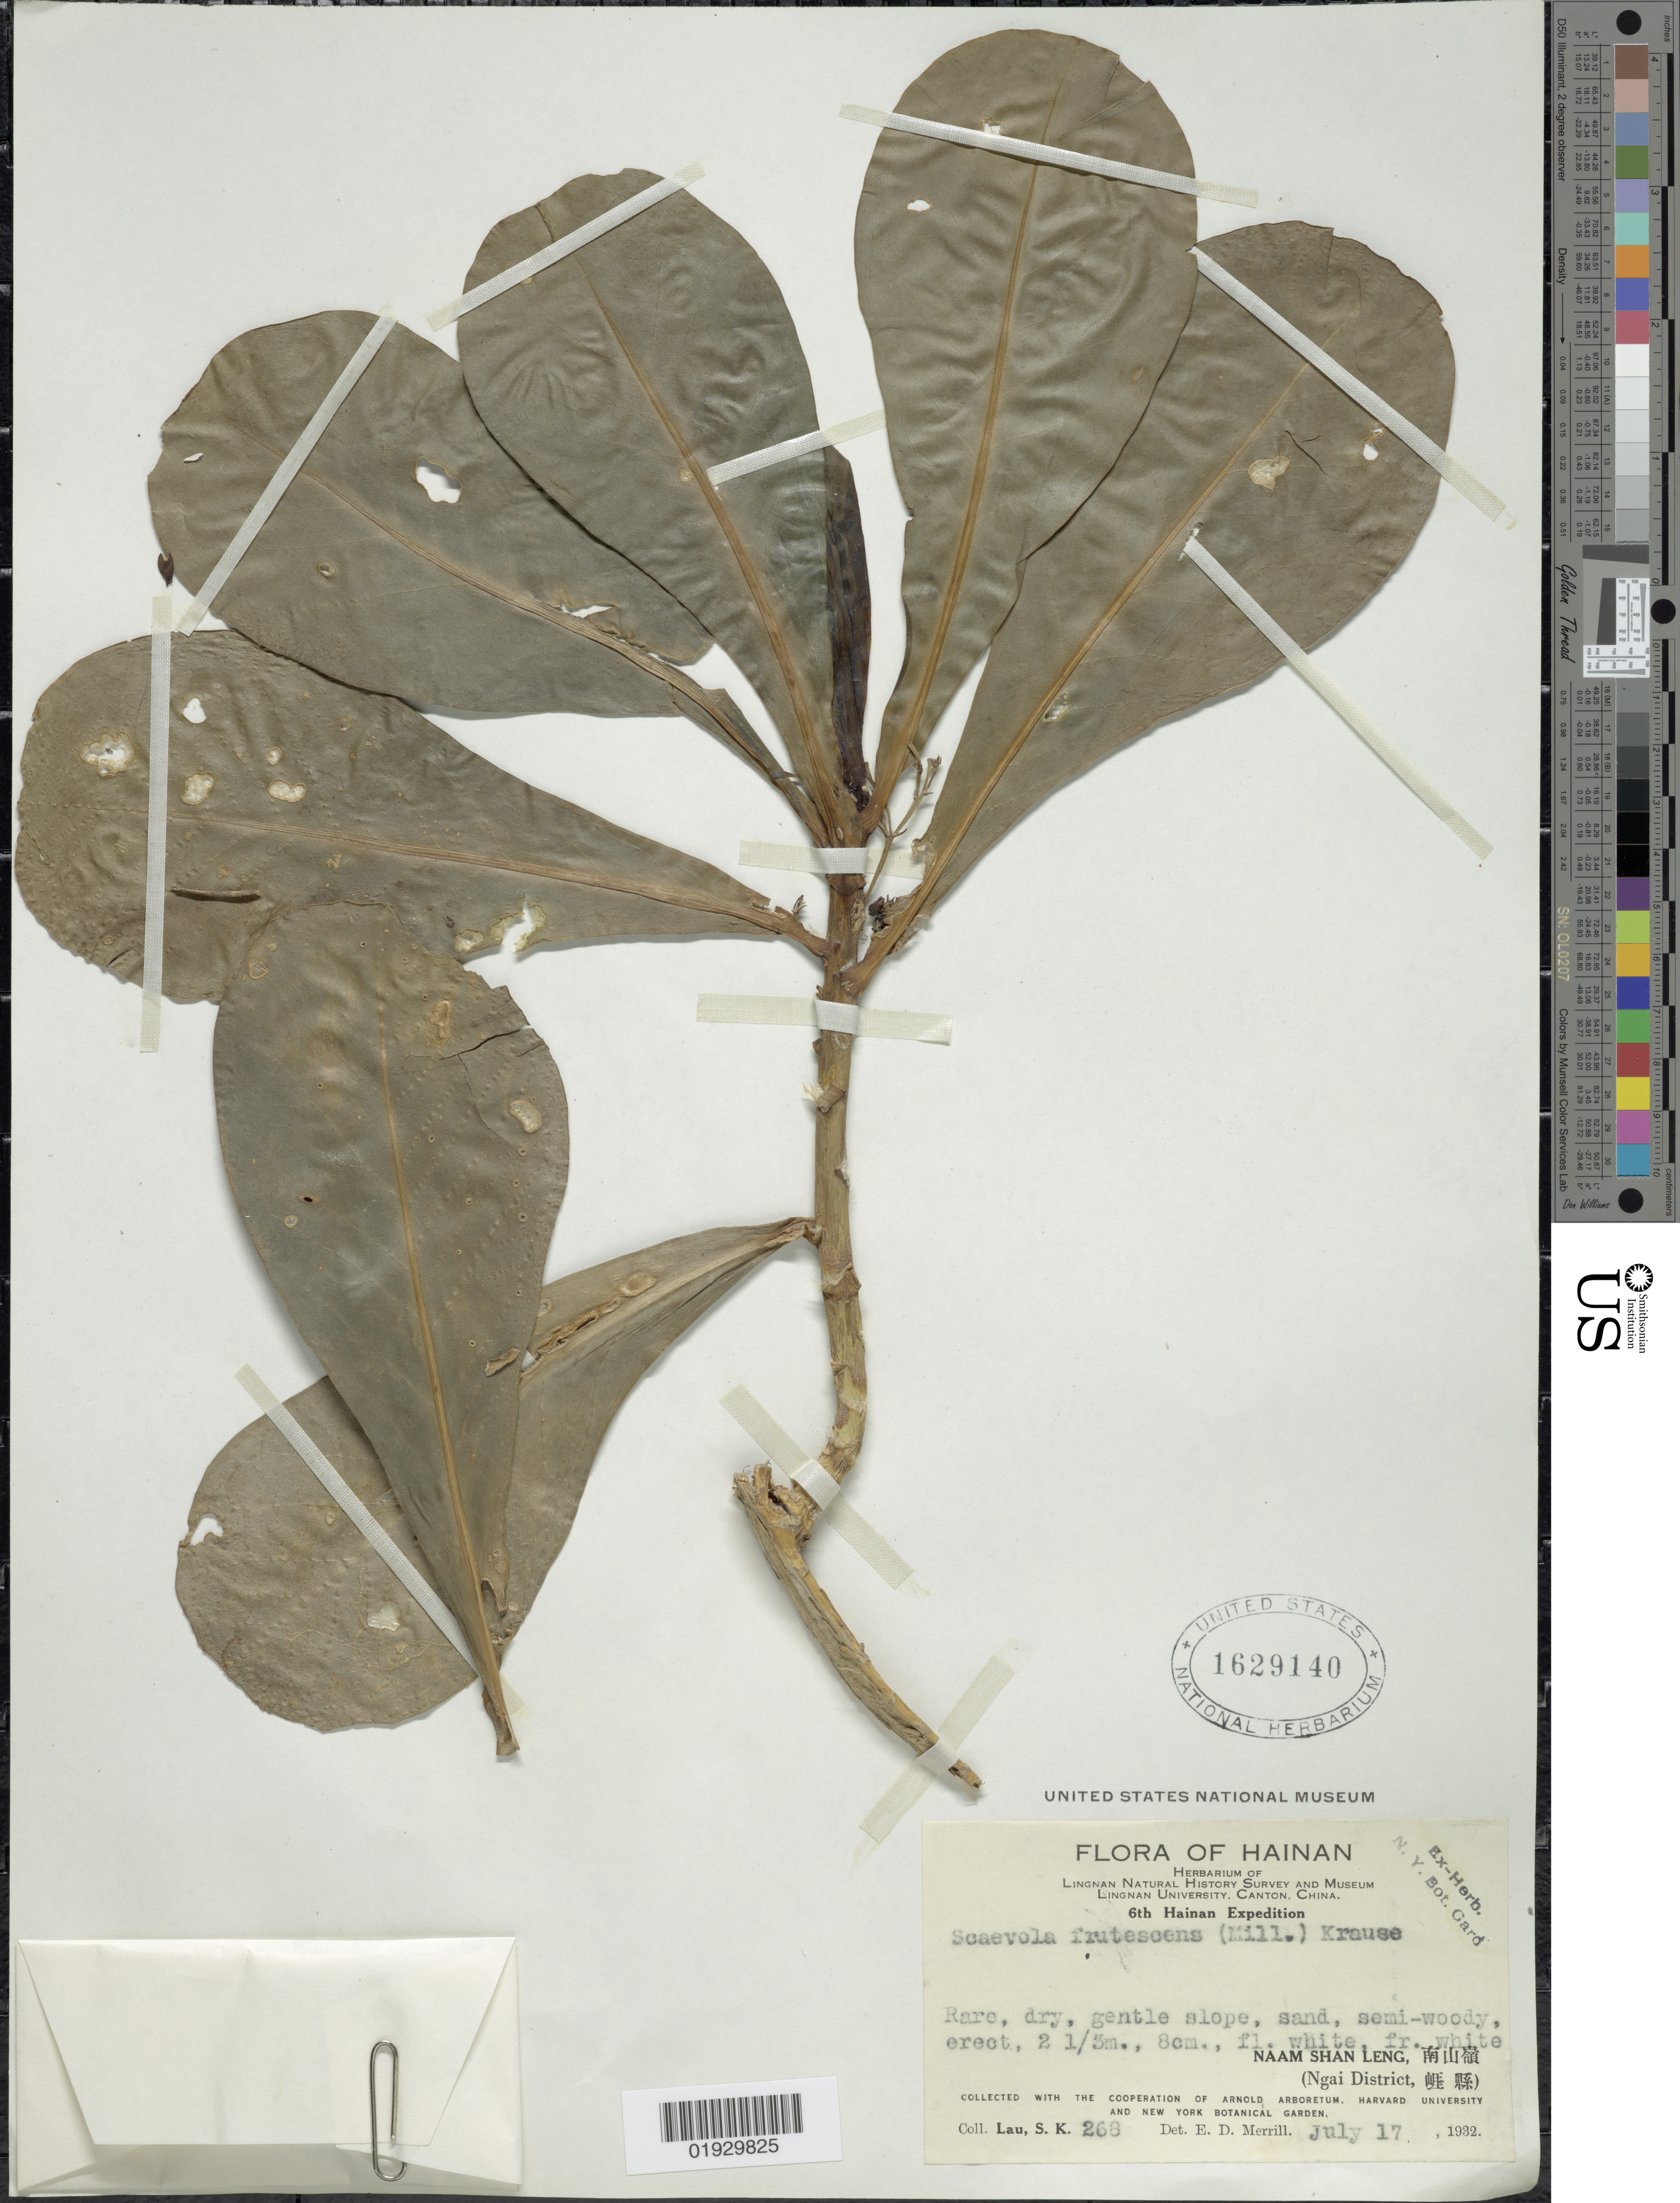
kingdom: Plantae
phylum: Tracheophyta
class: Magnoliopsida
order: Asterales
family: Goodeniaceae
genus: Scaevola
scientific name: Scaevola taccada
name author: (Gaertn.) Roxb.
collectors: S. K. Lau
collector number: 268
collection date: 1932-07-17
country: China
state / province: Hainan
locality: Naam Shan Leng. (Ngai District).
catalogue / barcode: US 1629140